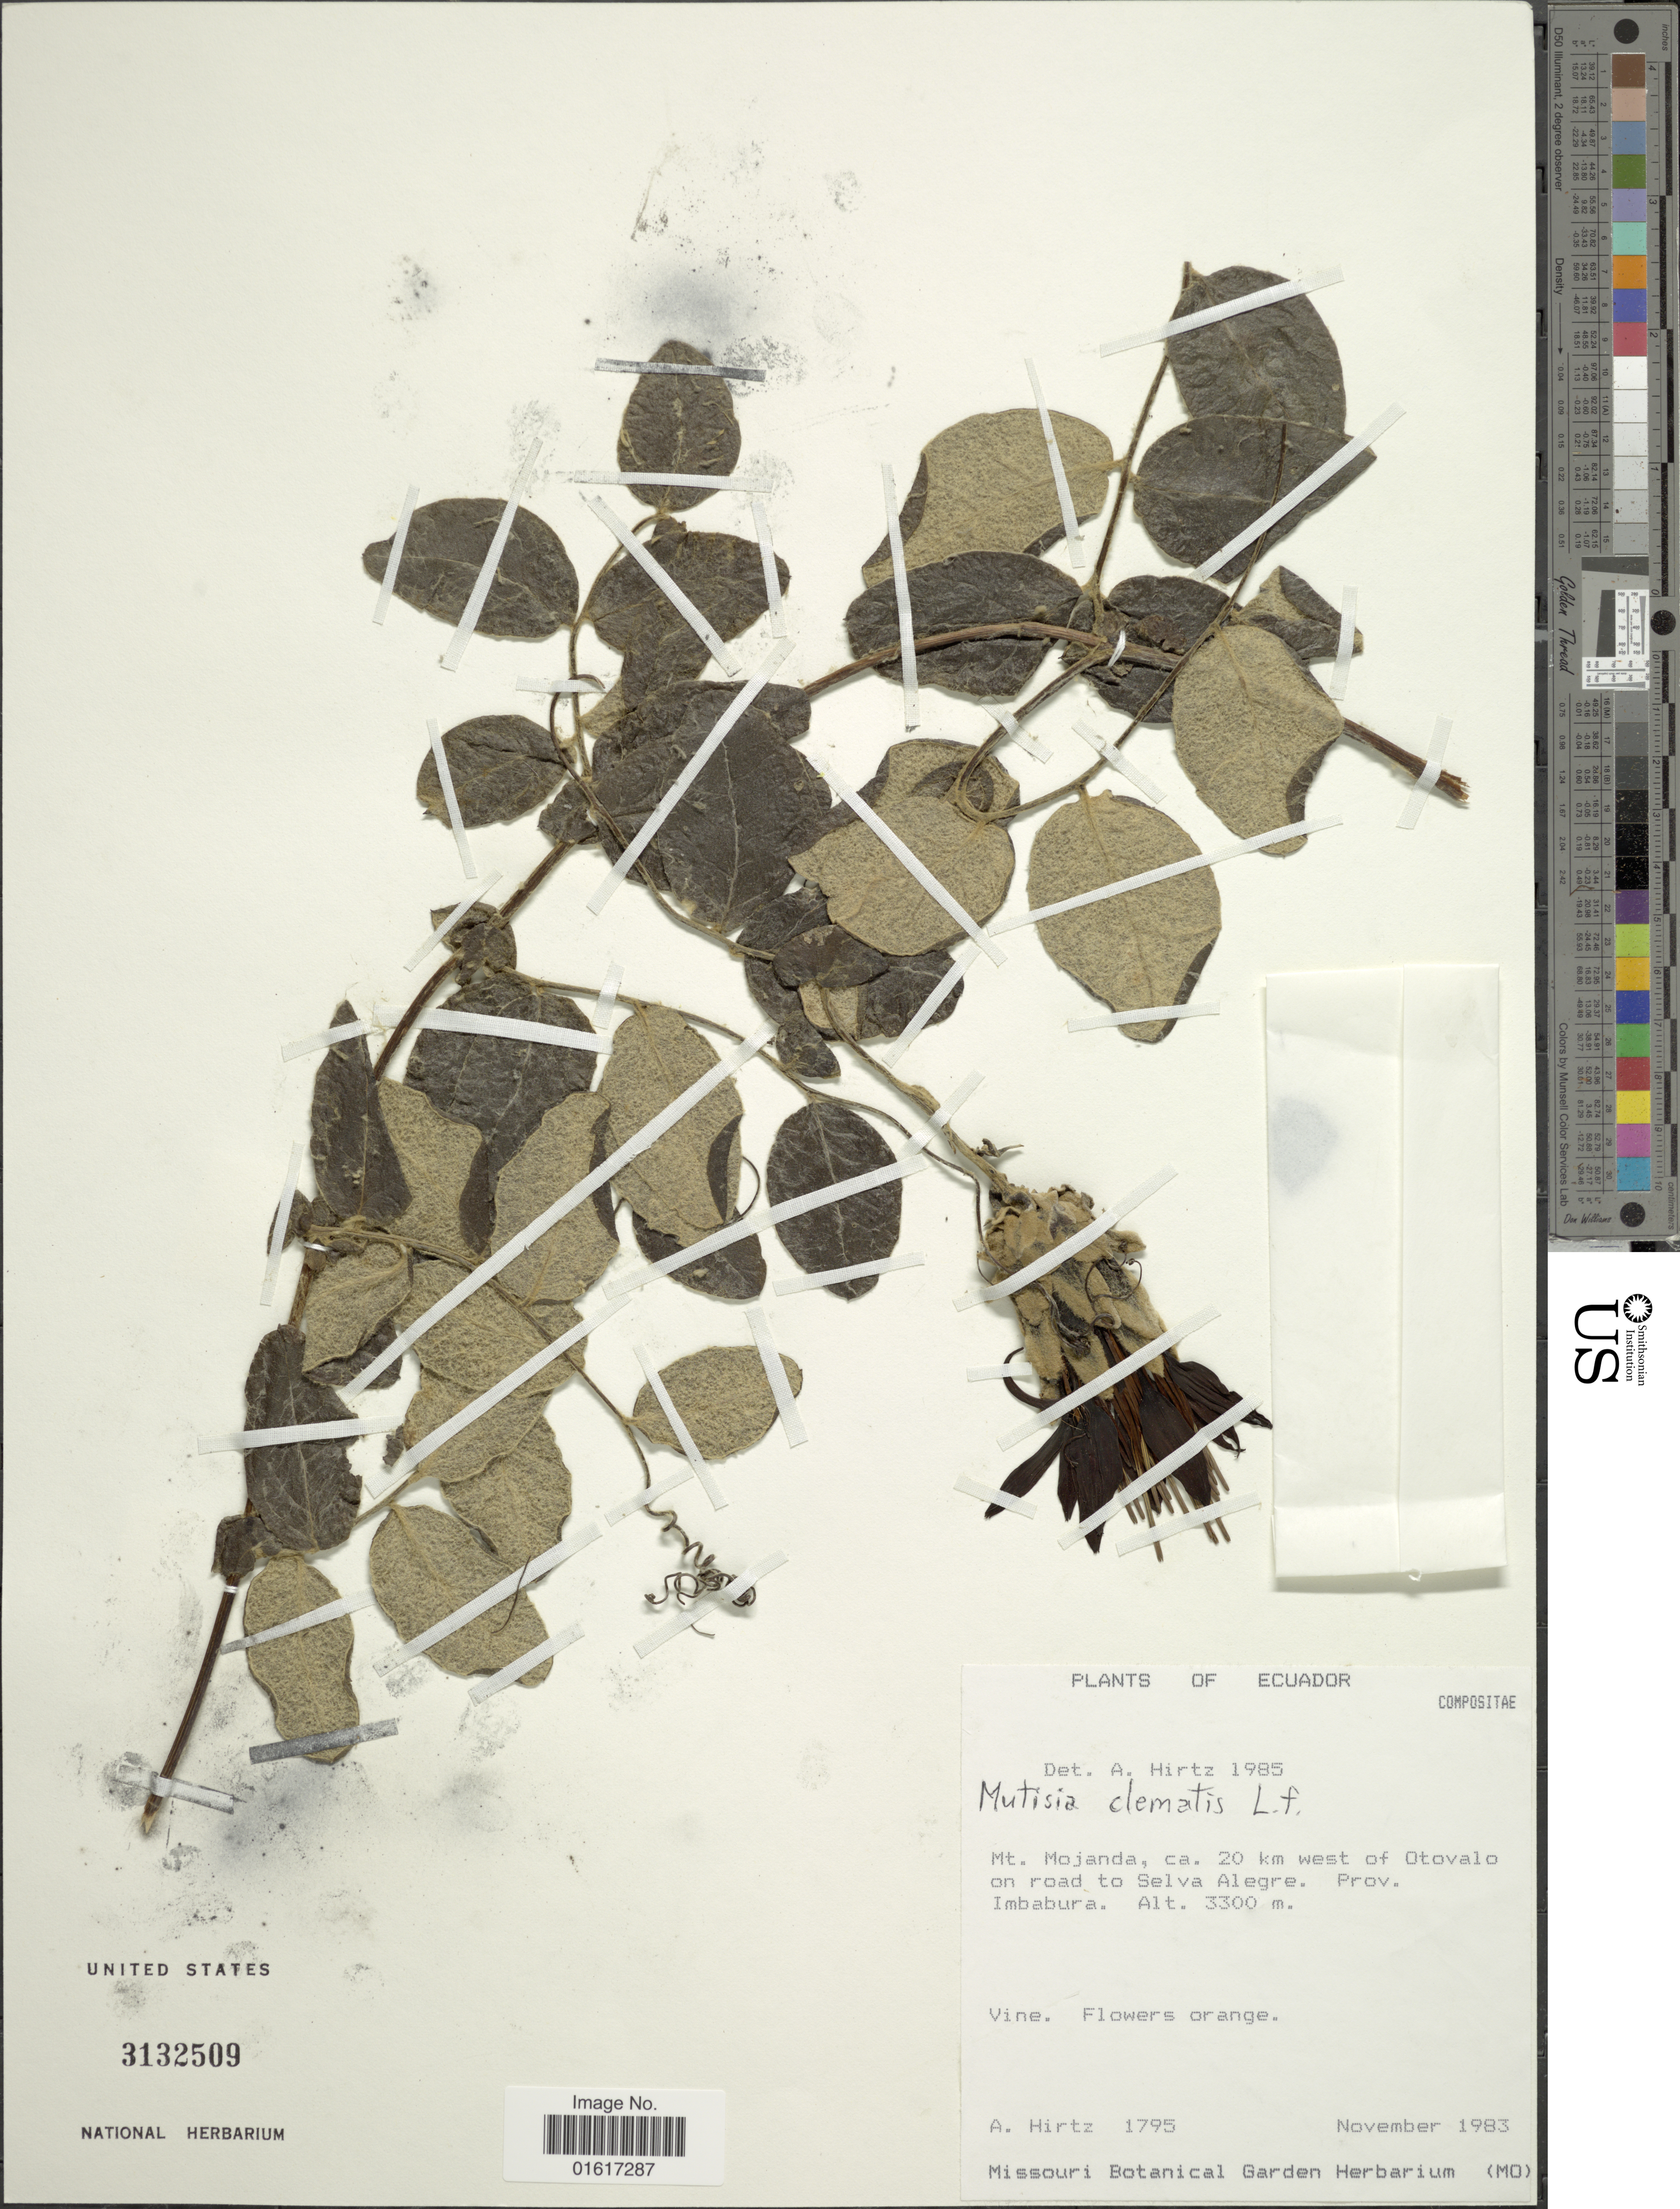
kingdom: Plantae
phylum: Tracheophyta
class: Magnoliopsida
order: Asterales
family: Asteraceae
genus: Mutisia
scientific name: Mutisia clematis var. clematis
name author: L. f.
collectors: A. Hirtz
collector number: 1795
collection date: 1983-11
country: Ecuador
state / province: Imbabura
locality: Mt. Mojanda, ca. 20 km west Otovalo on road to Selva Alegre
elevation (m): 3300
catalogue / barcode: US 3132509